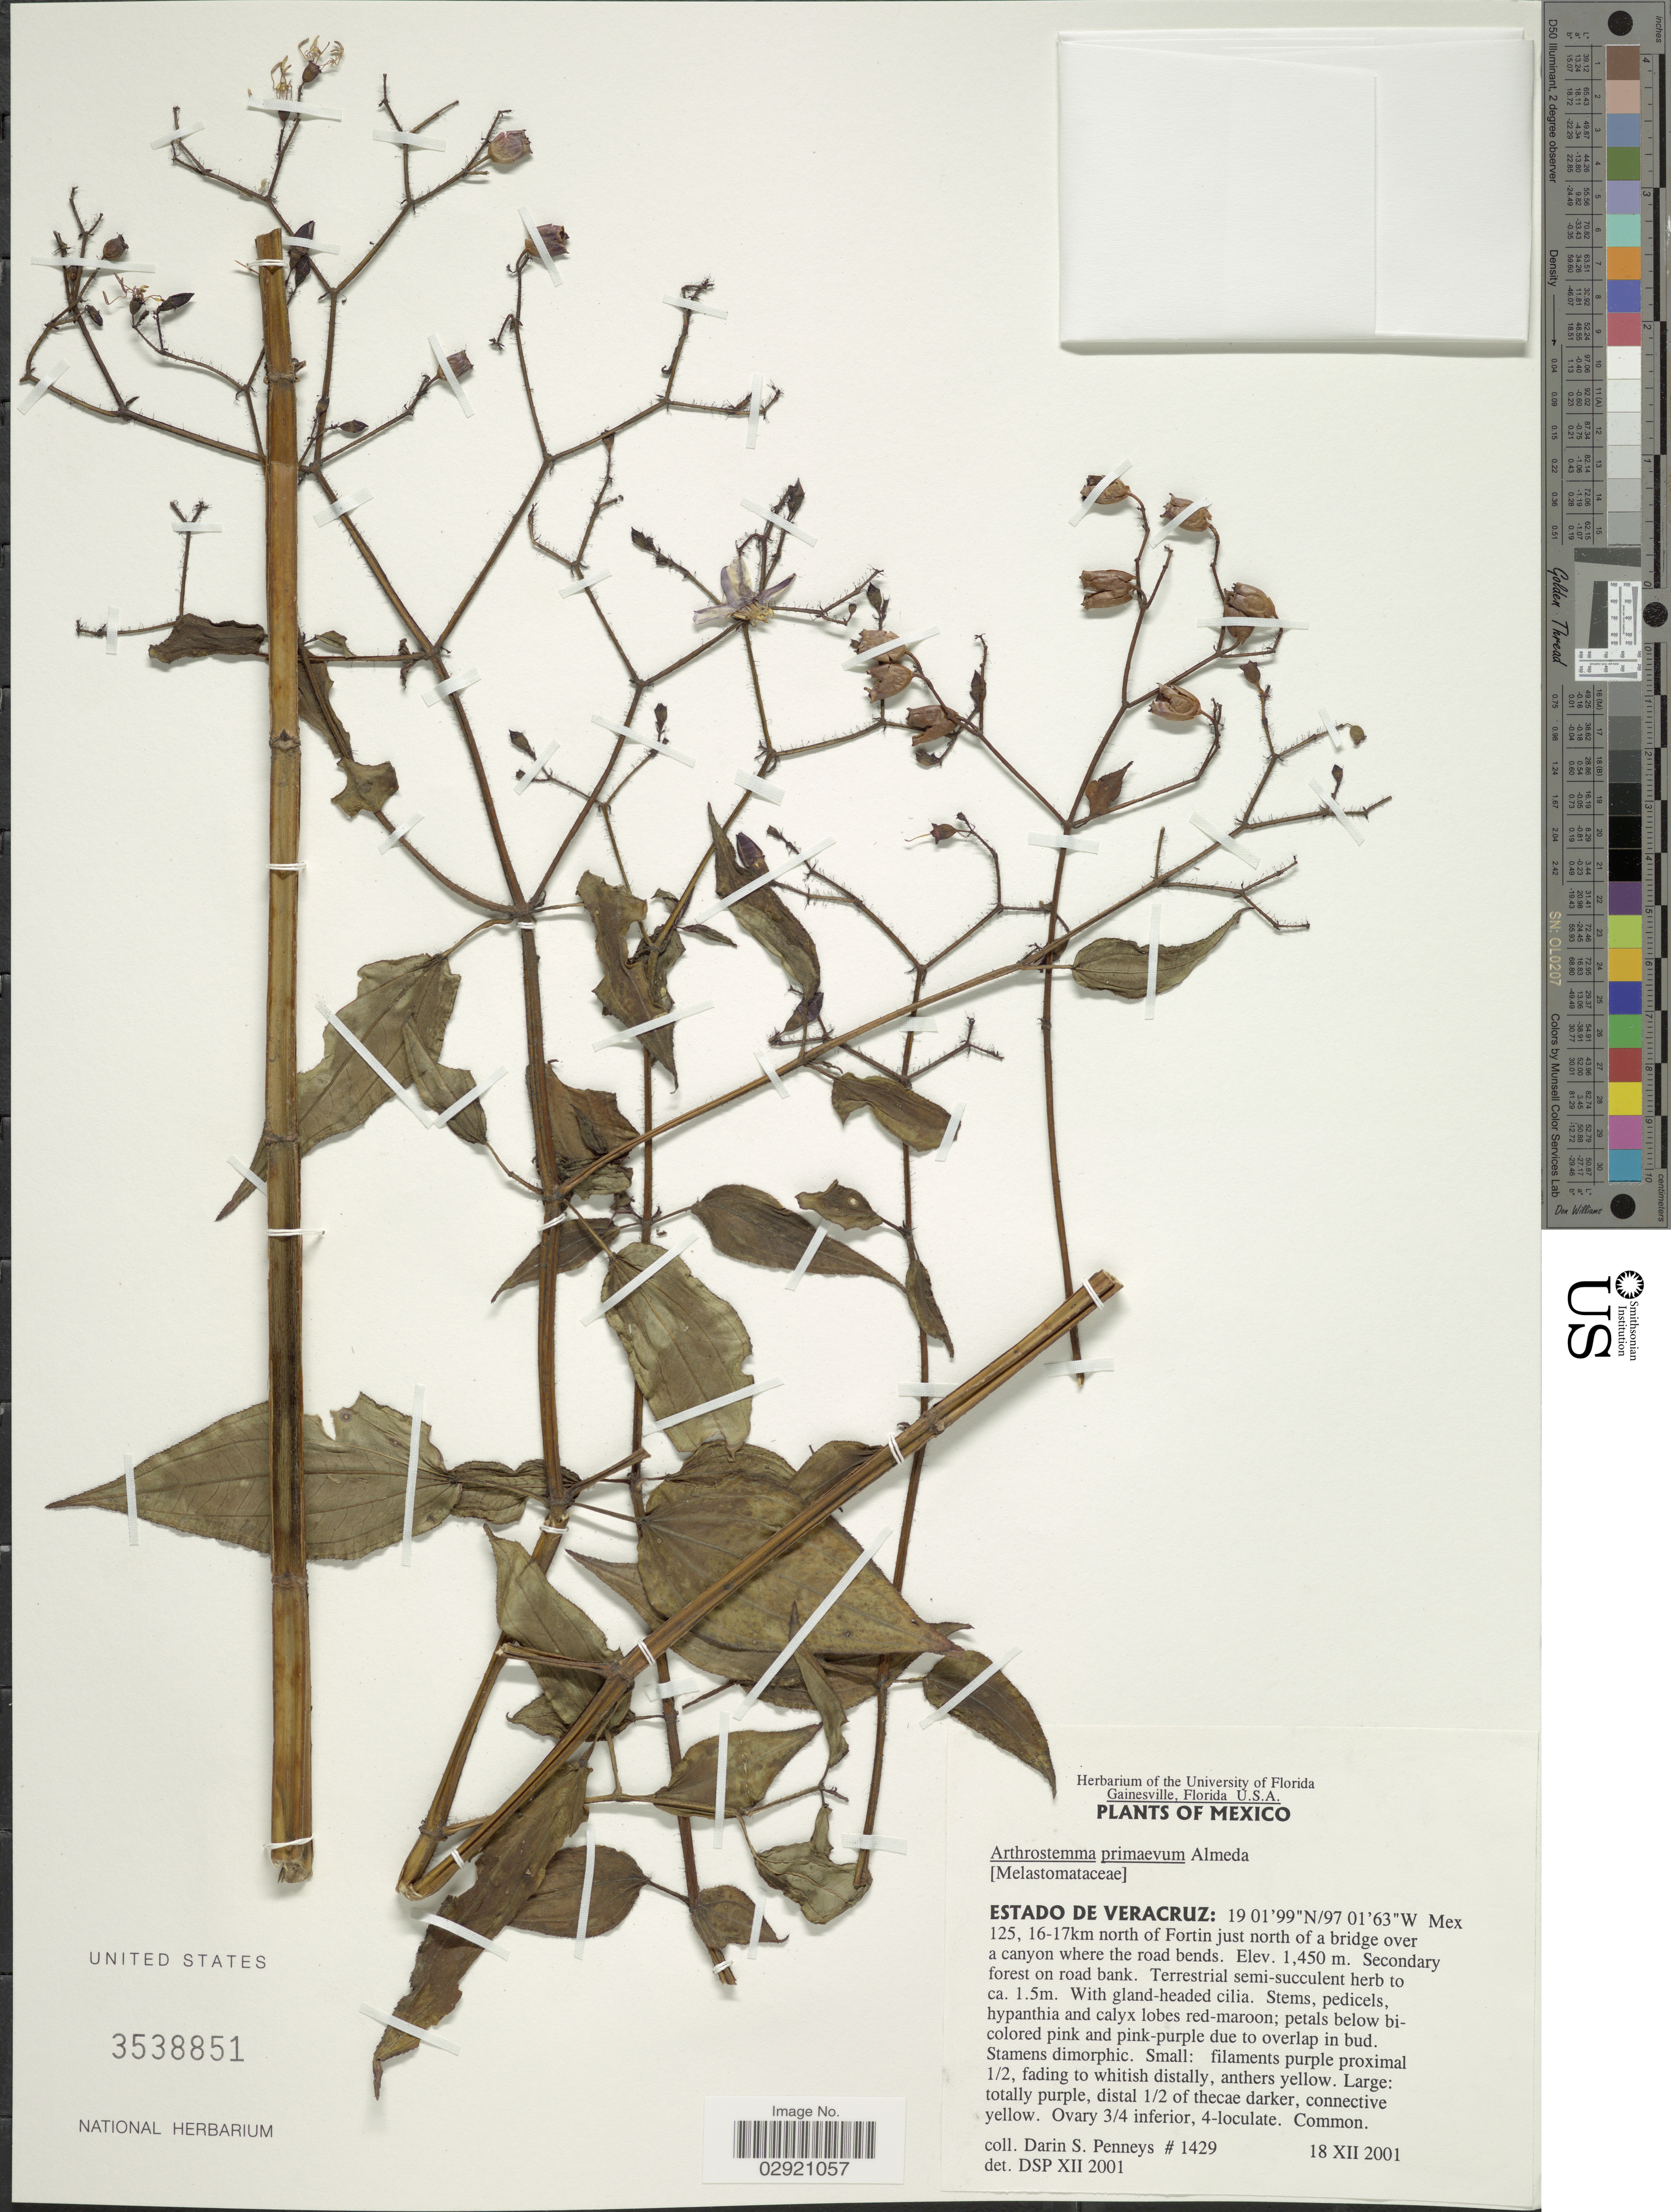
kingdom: Plantae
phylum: Tracheophyta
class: Magnoliopsida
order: Myrtales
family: Melastomataceae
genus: Arthrostemma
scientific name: Arthrostemma primaevum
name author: Almeda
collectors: D. S. Penneys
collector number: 1429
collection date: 2001-12-18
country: Mexico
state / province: Veracruz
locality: Estado de Veracruz: Mex 125, 16-17 km north of Fortin just north of a bridge over a canyon where the road bends.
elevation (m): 1450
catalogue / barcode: US 3538851